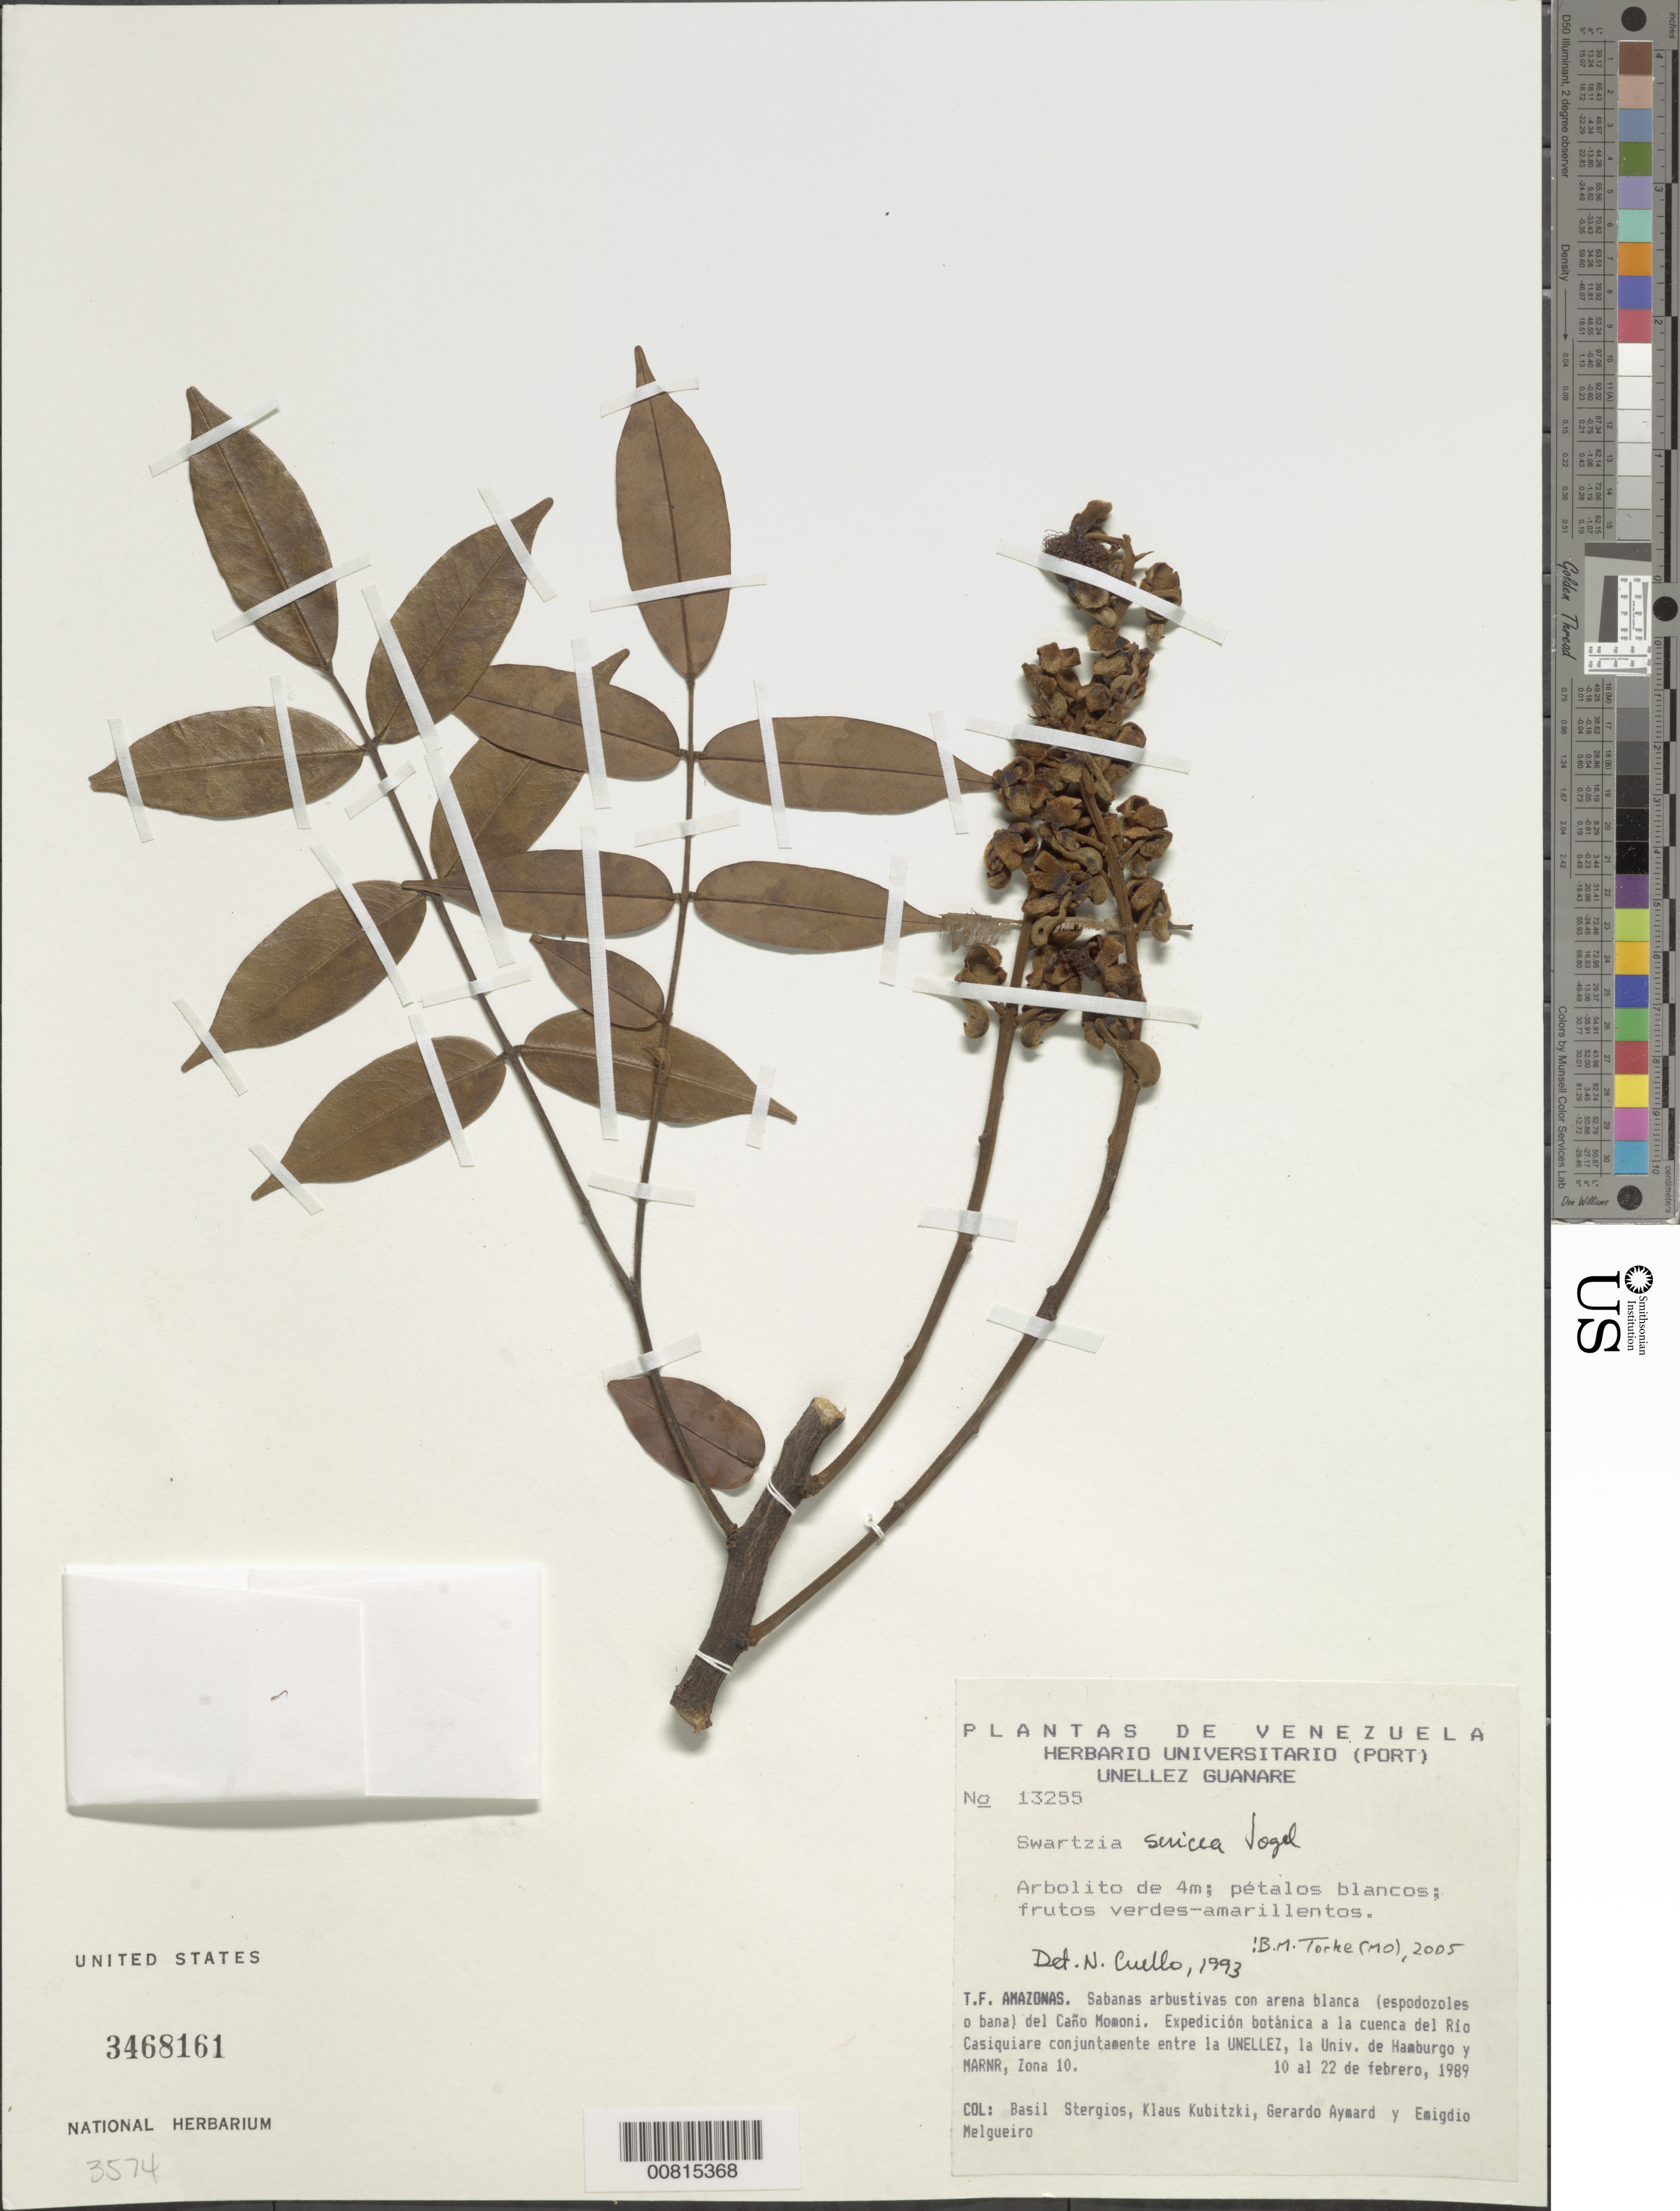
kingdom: Plantae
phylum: Tracheophyta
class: Magnoliopsida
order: Fabales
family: Fabaceae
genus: Swartzia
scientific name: Swartzia sericea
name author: Vogel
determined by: Torke, B. M., (MO)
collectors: B. G. Stergios, K. Kubitzki, G. A. Aymard & E. Melgueiro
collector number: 13255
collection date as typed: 10-Feb-89 to 22-Feb-89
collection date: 1989-02-10/1989-02-22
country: Venezuela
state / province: Amazonas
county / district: Río Negro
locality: Río Casiquaire, Caño Momoni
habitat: Sabanas arbustivas con arena blanca del caño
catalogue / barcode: US 3468161